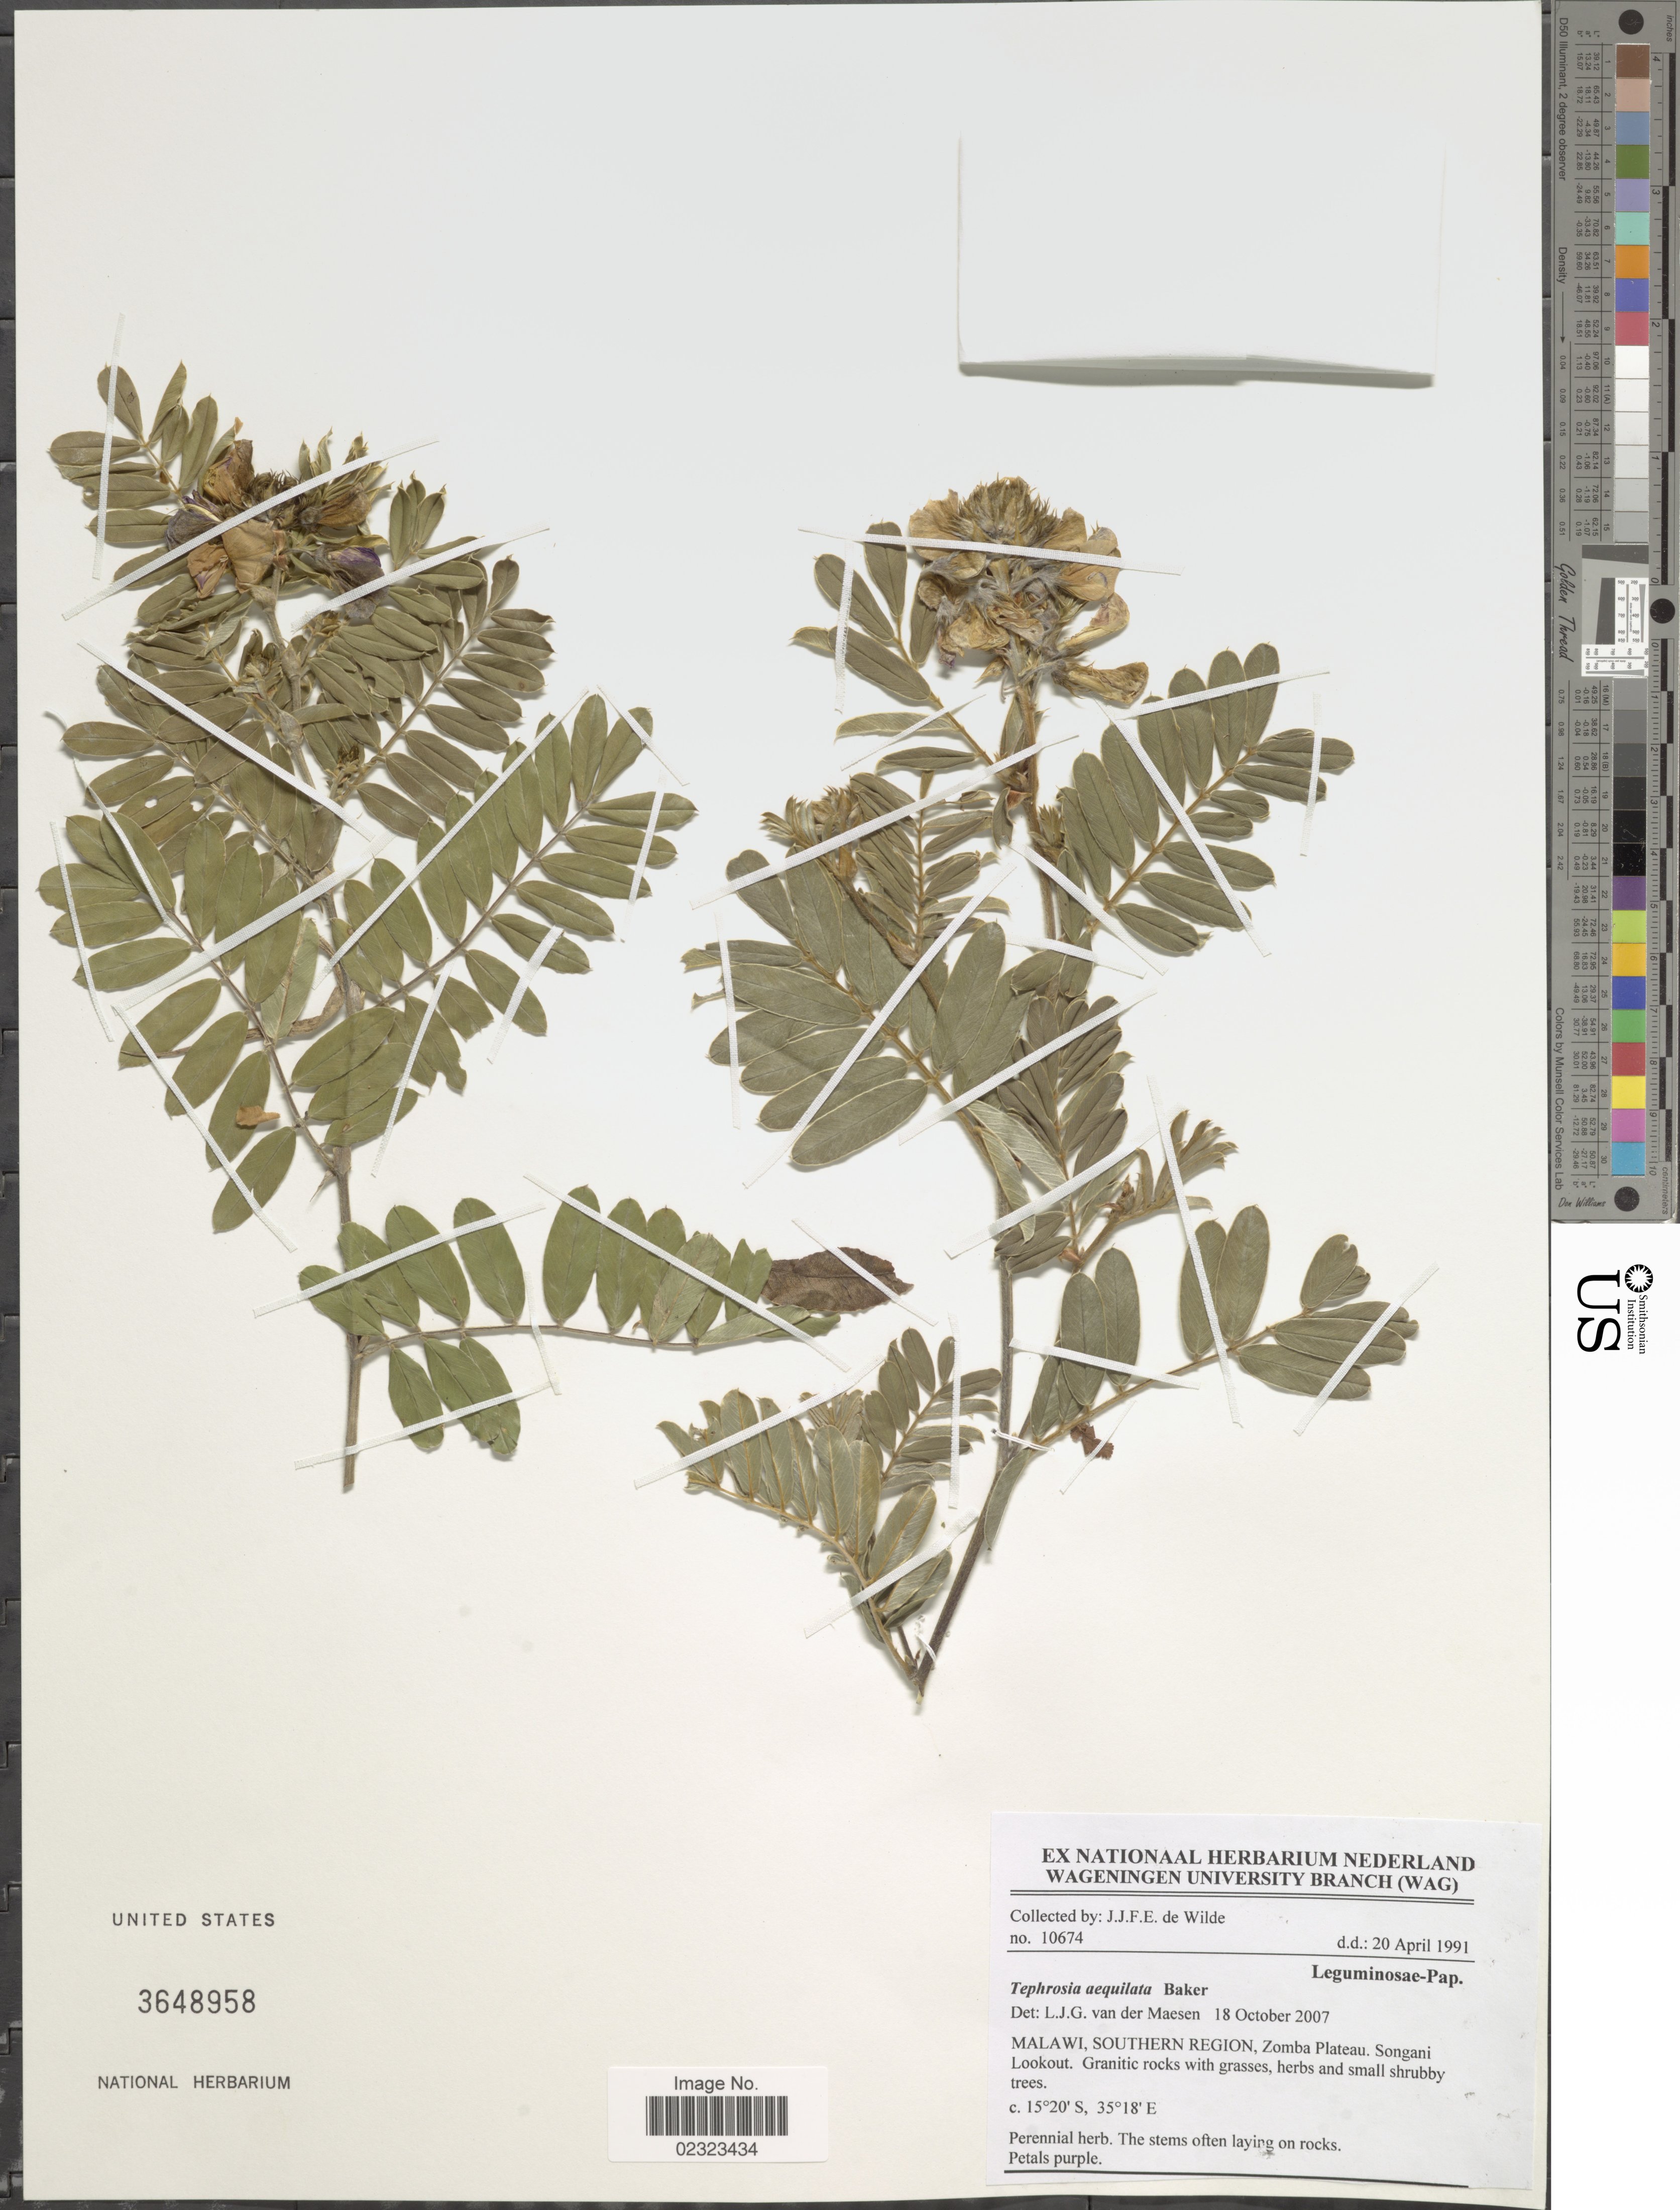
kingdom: Plantae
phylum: Tracheophyta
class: Magnoliopsida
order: Fabales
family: Fabaceae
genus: Tephrosia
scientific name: Tephrosia aequilata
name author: Baker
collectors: J.J. de Wilde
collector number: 10674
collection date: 1991-04-20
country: Malawi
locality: Southern Region, Zomba Plateau, Songani Lookout.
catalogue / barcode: US 3648958